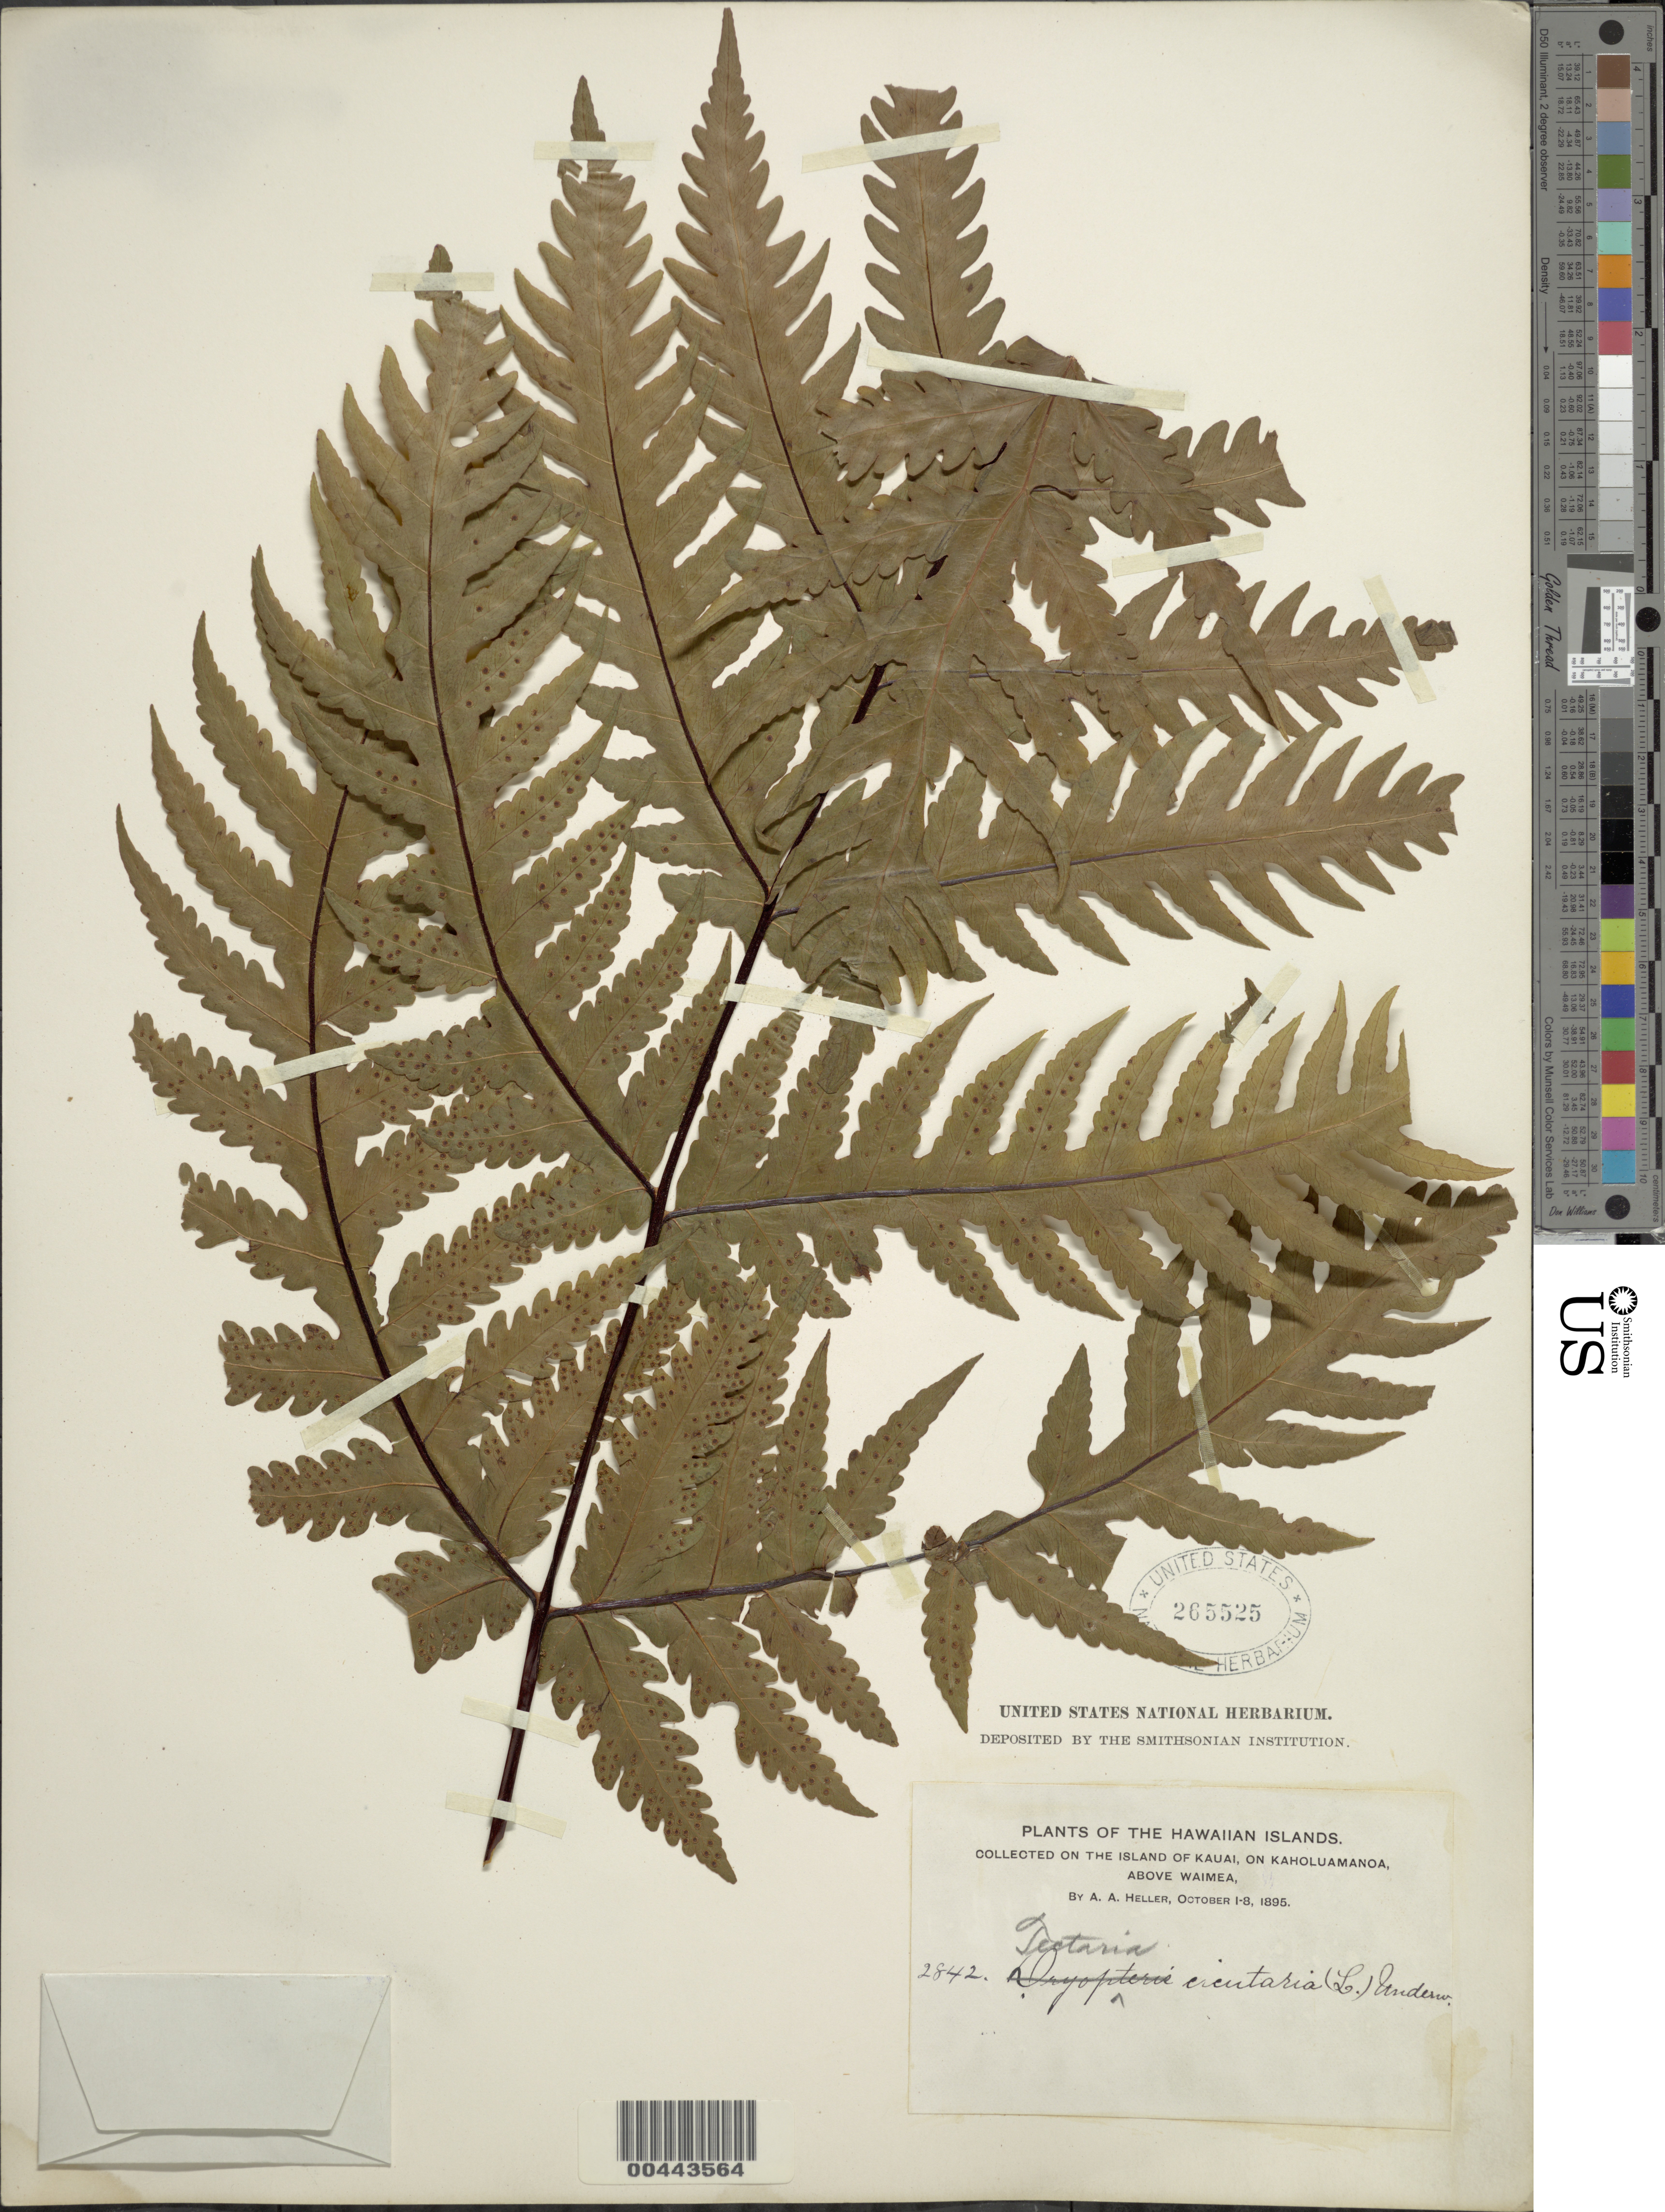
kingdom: Plantae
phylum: Tracheophyta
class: Polypodiopsida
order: Polypodiales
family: Tectariaceae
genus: Tectaria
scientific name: Tectaria gaudichaudii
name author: (Mett.) Maxon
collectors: A. A. Heller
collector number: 2842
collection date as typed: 1 Oct 1895 to 8 Oct 1895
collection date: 1895-10-01/1895-10-08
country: United States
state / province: Hawaii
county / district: Kauai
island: Kaua'i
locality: On Kaholuamanoa, above Waimea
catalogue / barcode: US 265525